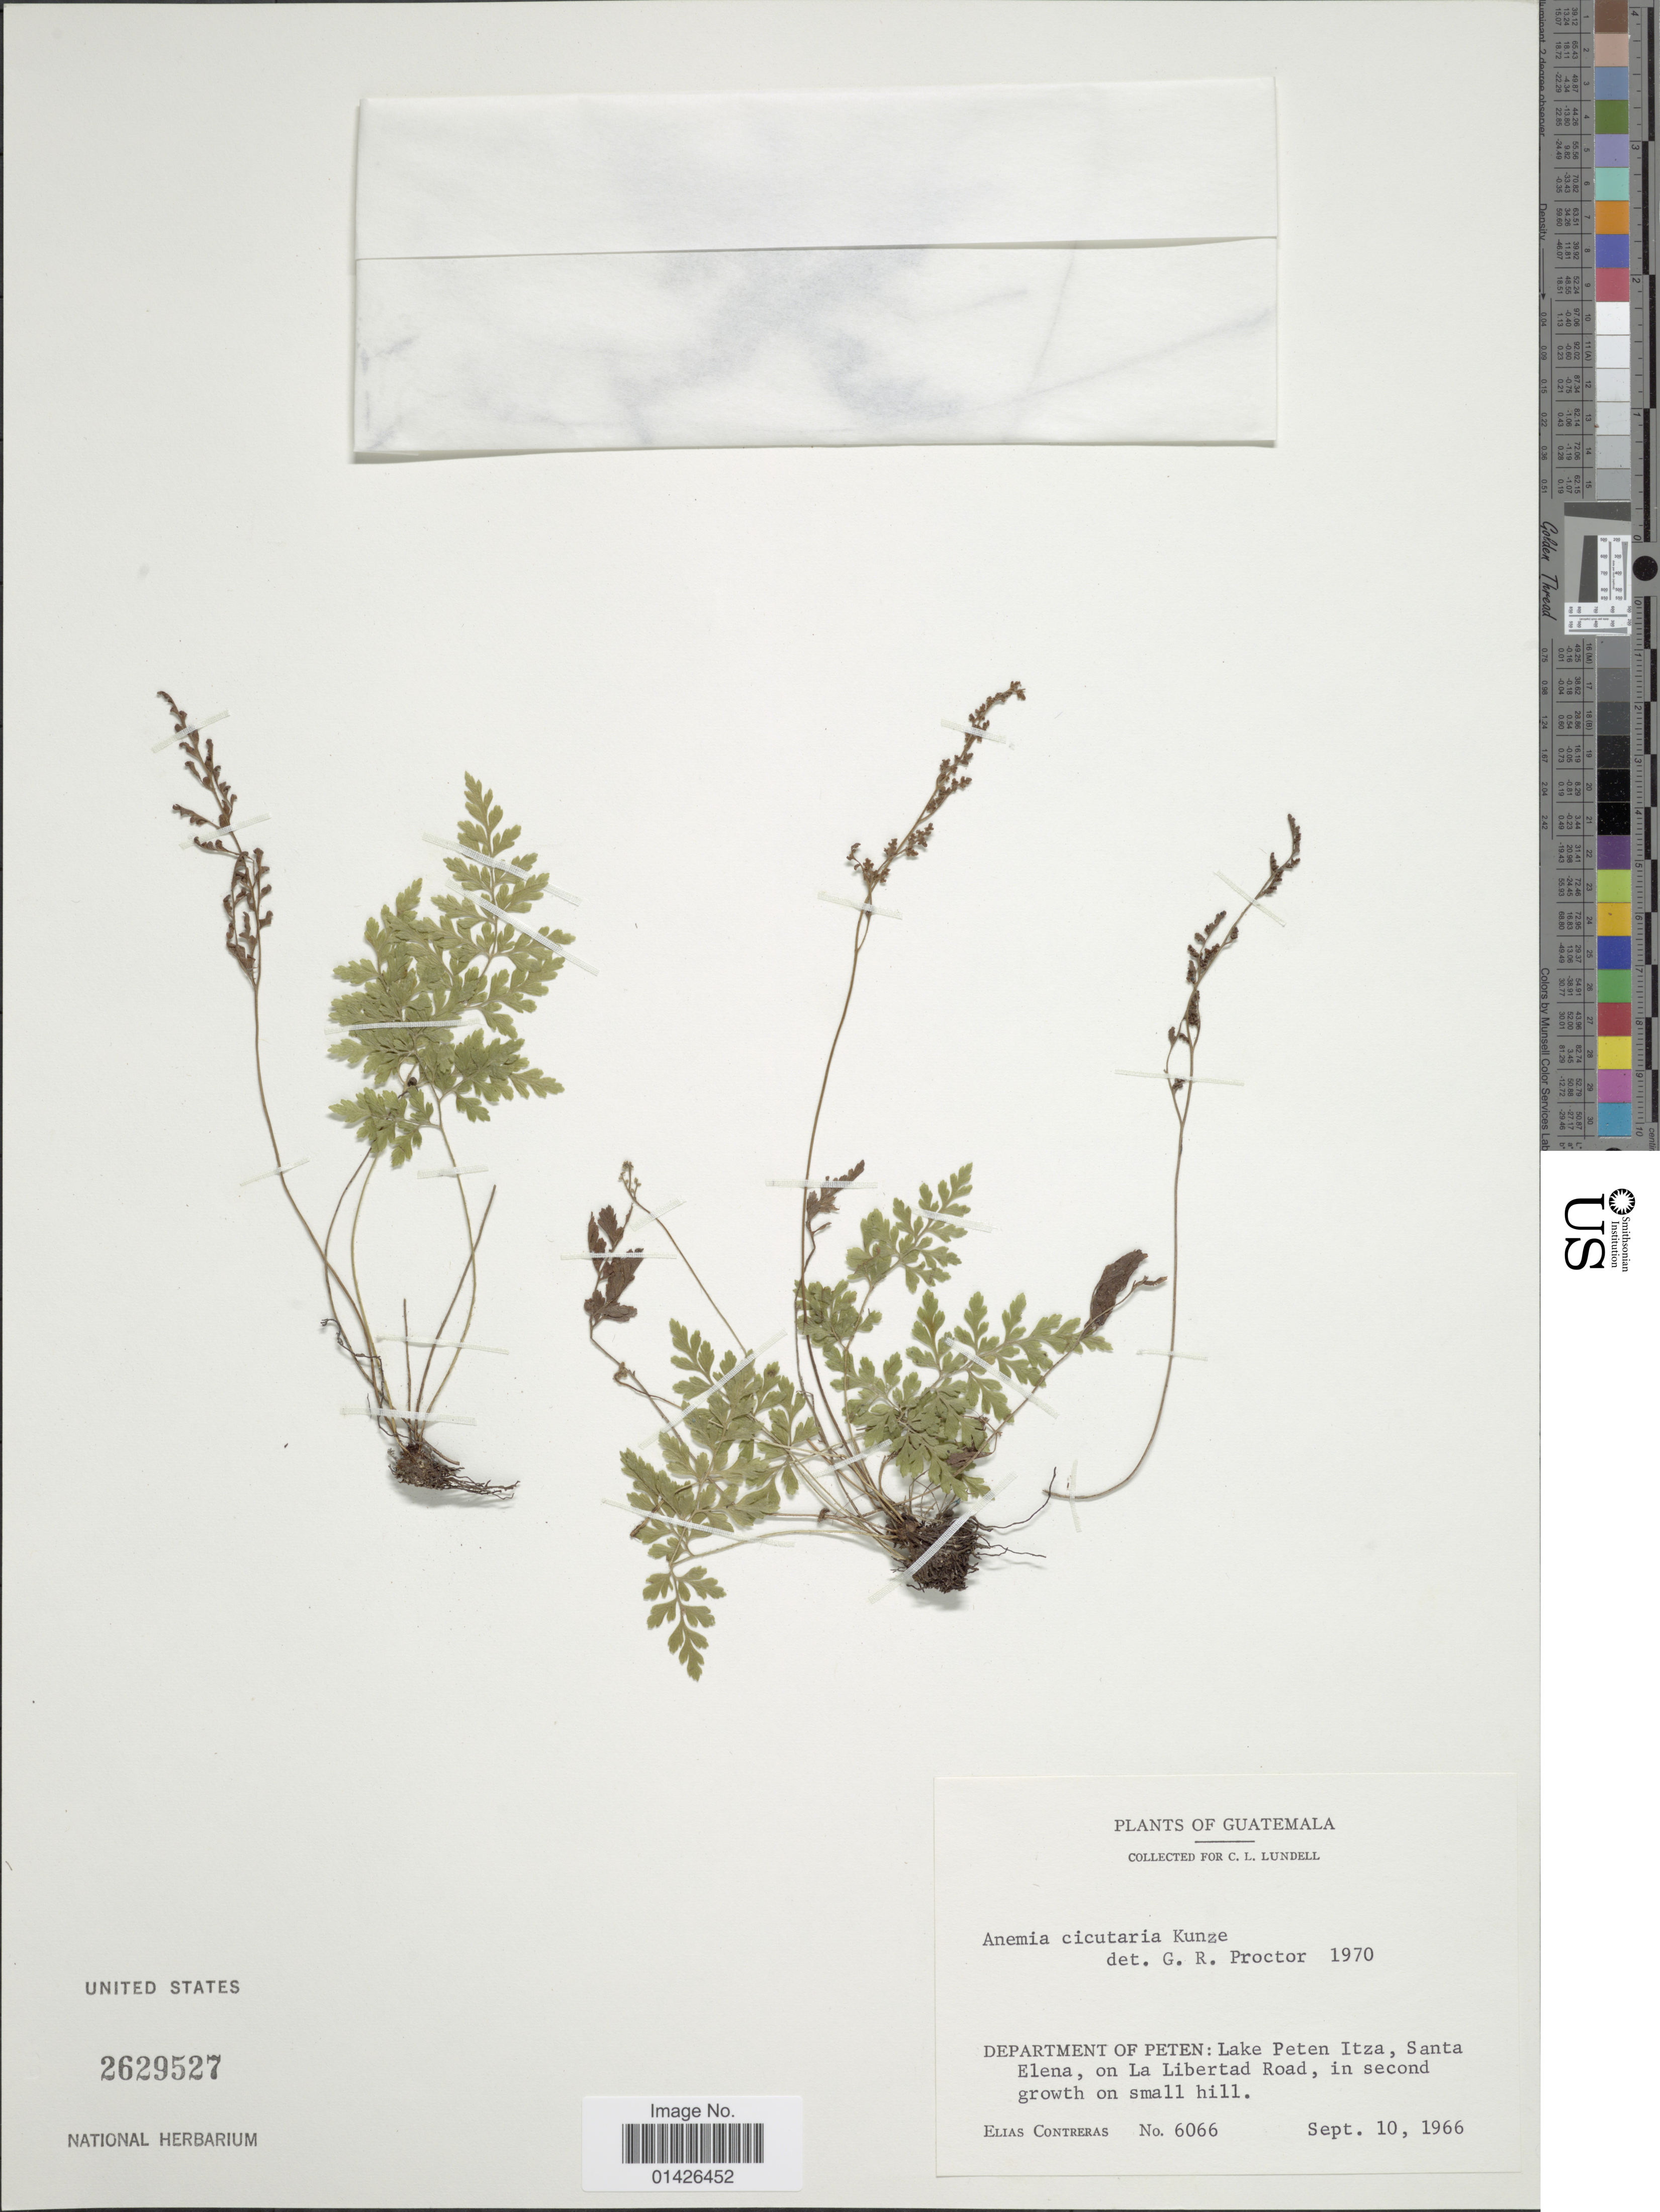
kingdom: Plantae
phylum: Tracheophyta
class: Polypodiopsida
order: Schizaeales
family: Anemiaceae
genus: Anemia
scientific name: Anemia cicutaria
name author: Kunze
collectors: E. Contreras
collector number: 6066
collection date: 1966-09-10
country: Guatemala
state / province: El Petén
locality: Department of Peten: Lake Peten Itza,Santa Elena, on la Libertad Road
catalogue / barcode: US 2629527